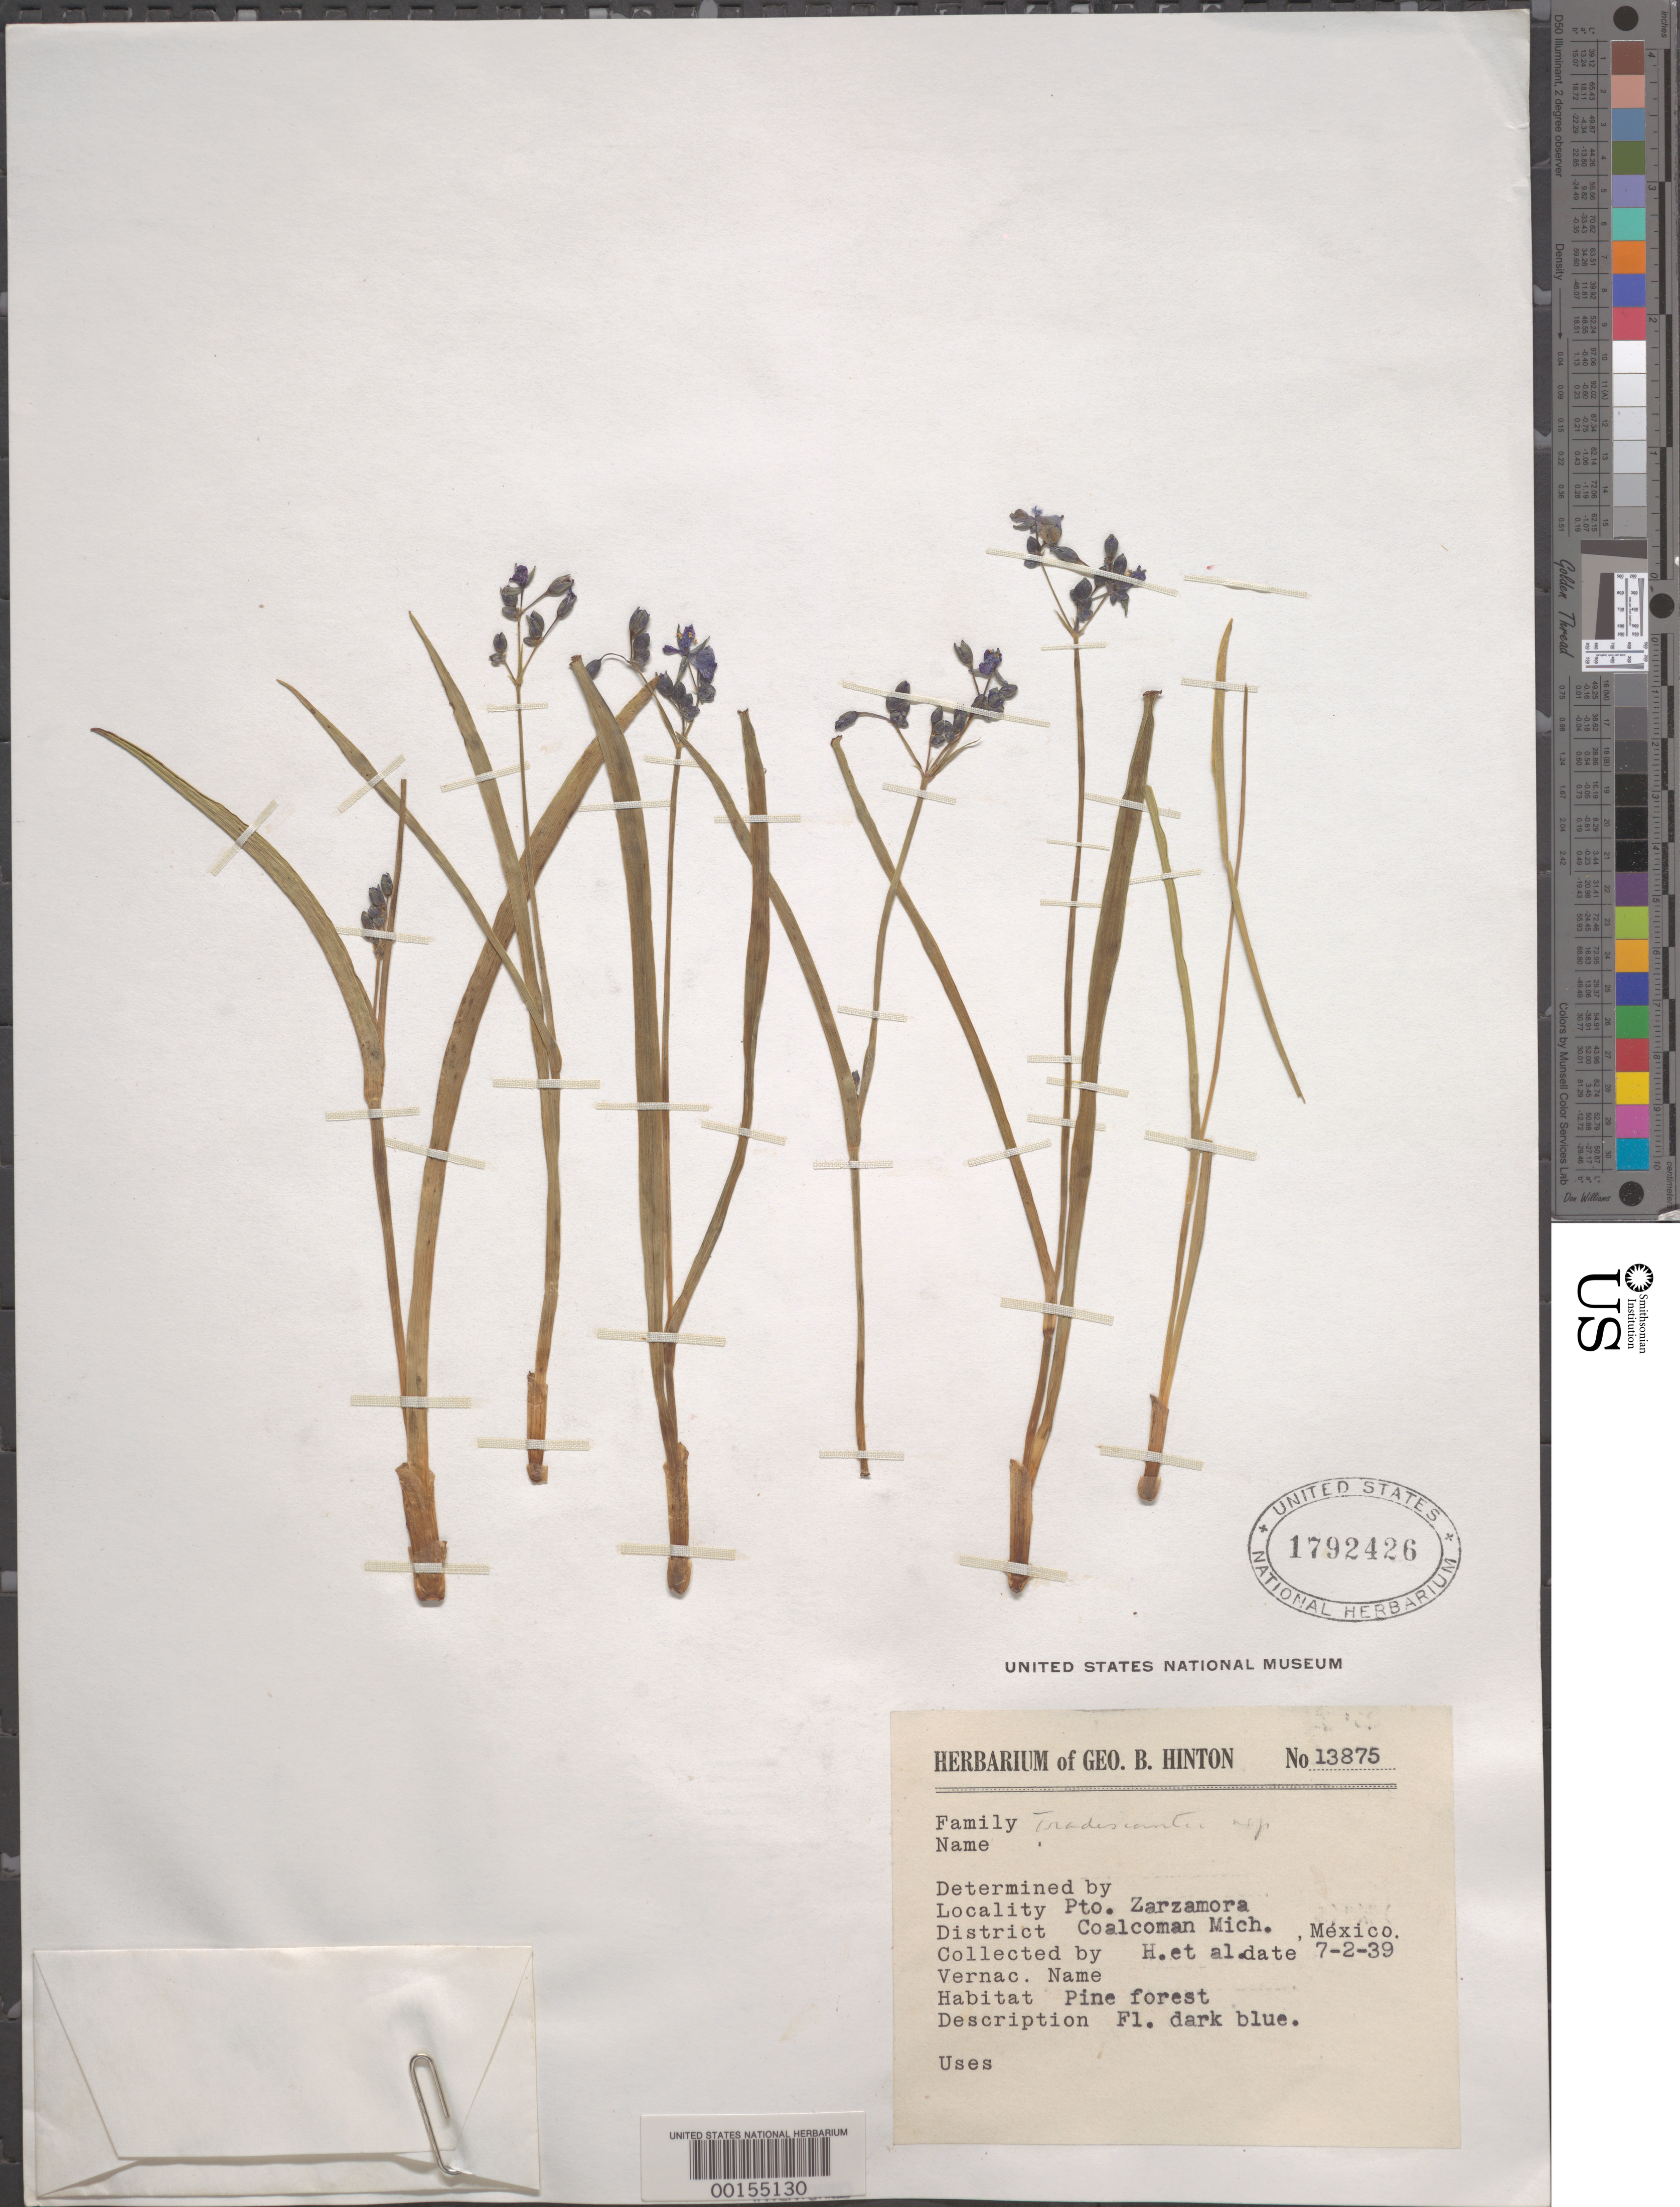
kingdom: Plantae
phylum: Tracheophyta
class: Liliopsida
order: Commelinales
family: Commelinaceae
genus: Gibasis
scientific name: Gibasis linearis var. graminifolia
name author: (C.B. Clarke) Rohweder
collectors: G. B. Hinton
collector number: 13875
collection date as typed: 02 Jul 1939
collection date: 1939-07-02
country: Mexico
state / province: Michoacán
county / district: Coalcomán De Vazquez Pallares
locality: Coalcomán Mun. (?), Puerto Zarzamora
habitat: Pine forest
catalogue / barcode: US 1792426